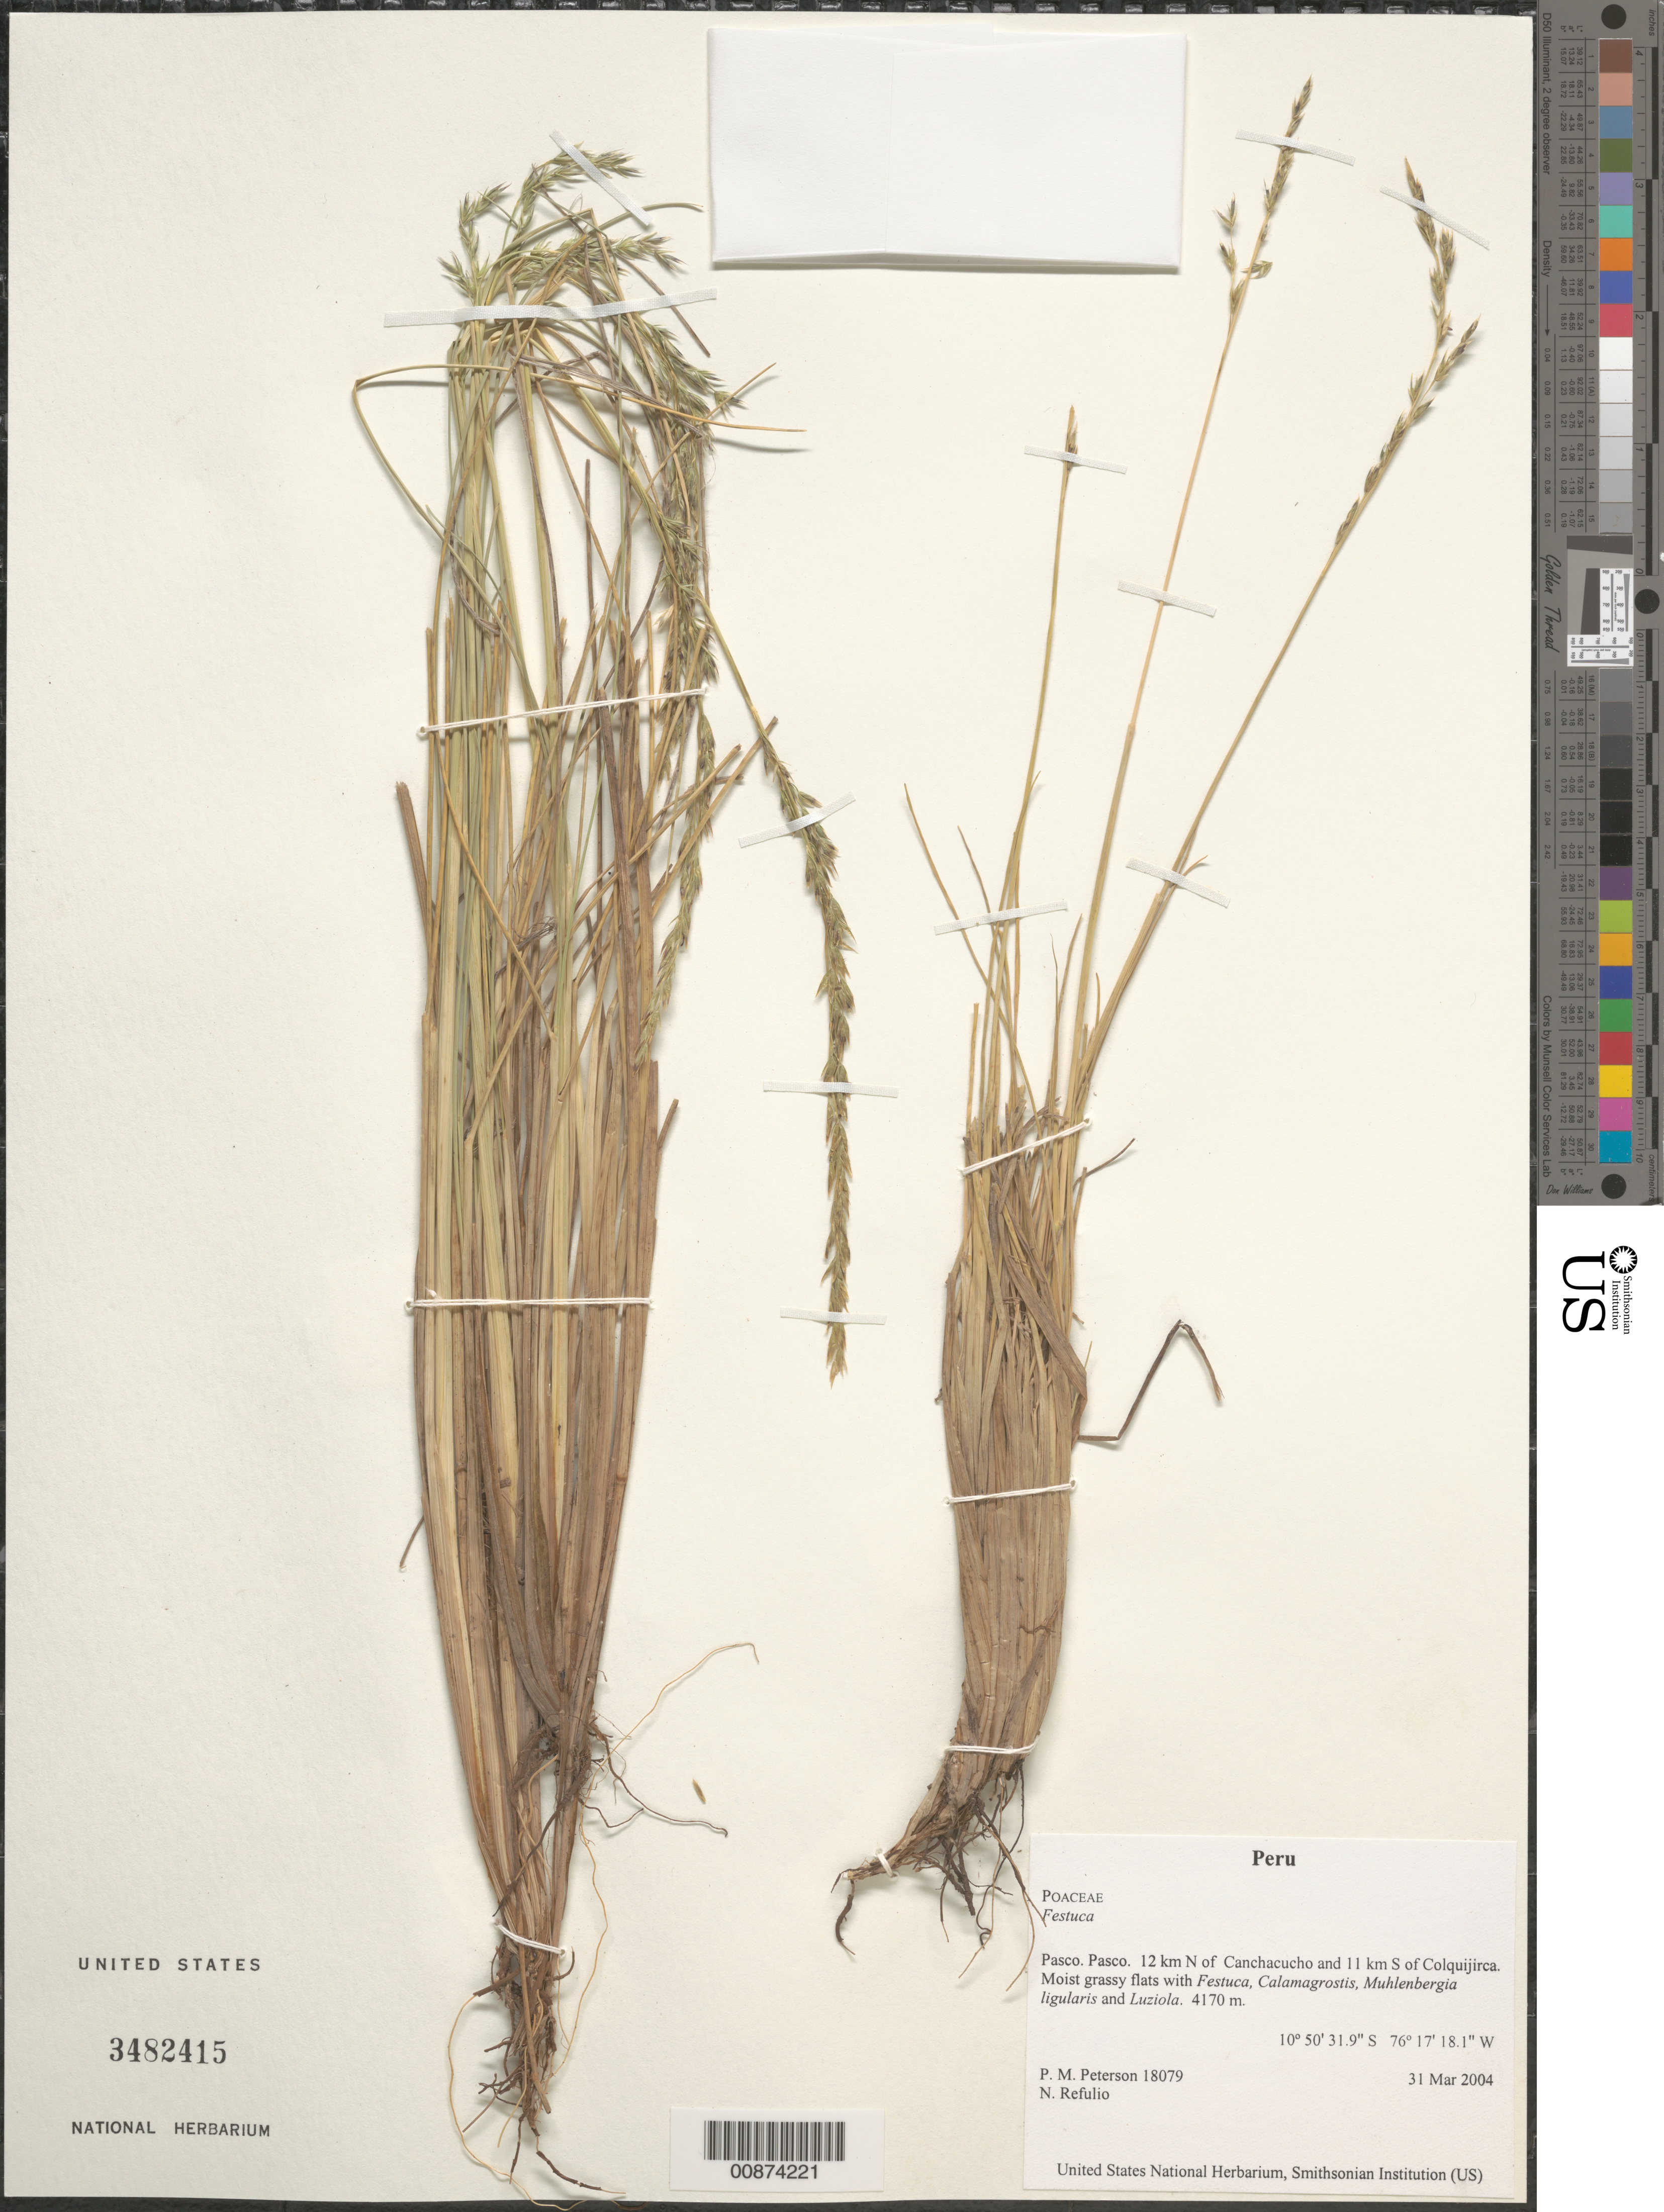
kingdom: Plantae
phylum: Tracheophyta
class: Liliopsida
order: Poales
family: Poaceae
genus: Festuca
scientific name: Festuca sp.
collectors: P. M. Peterson & N. Refulio-Rodríguez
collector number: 18079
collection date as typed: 31 Mar 2004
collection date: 2004-03-31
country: Peru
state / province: Pasco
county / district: Pasco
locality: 12 km N of Canchacucho and 11 km S of Colquijirca. Moist grassy flats with Festuca, Calamagrostis, Muhlenbergia ligularis and Luziola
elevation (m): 4170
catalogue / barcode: US 3482415